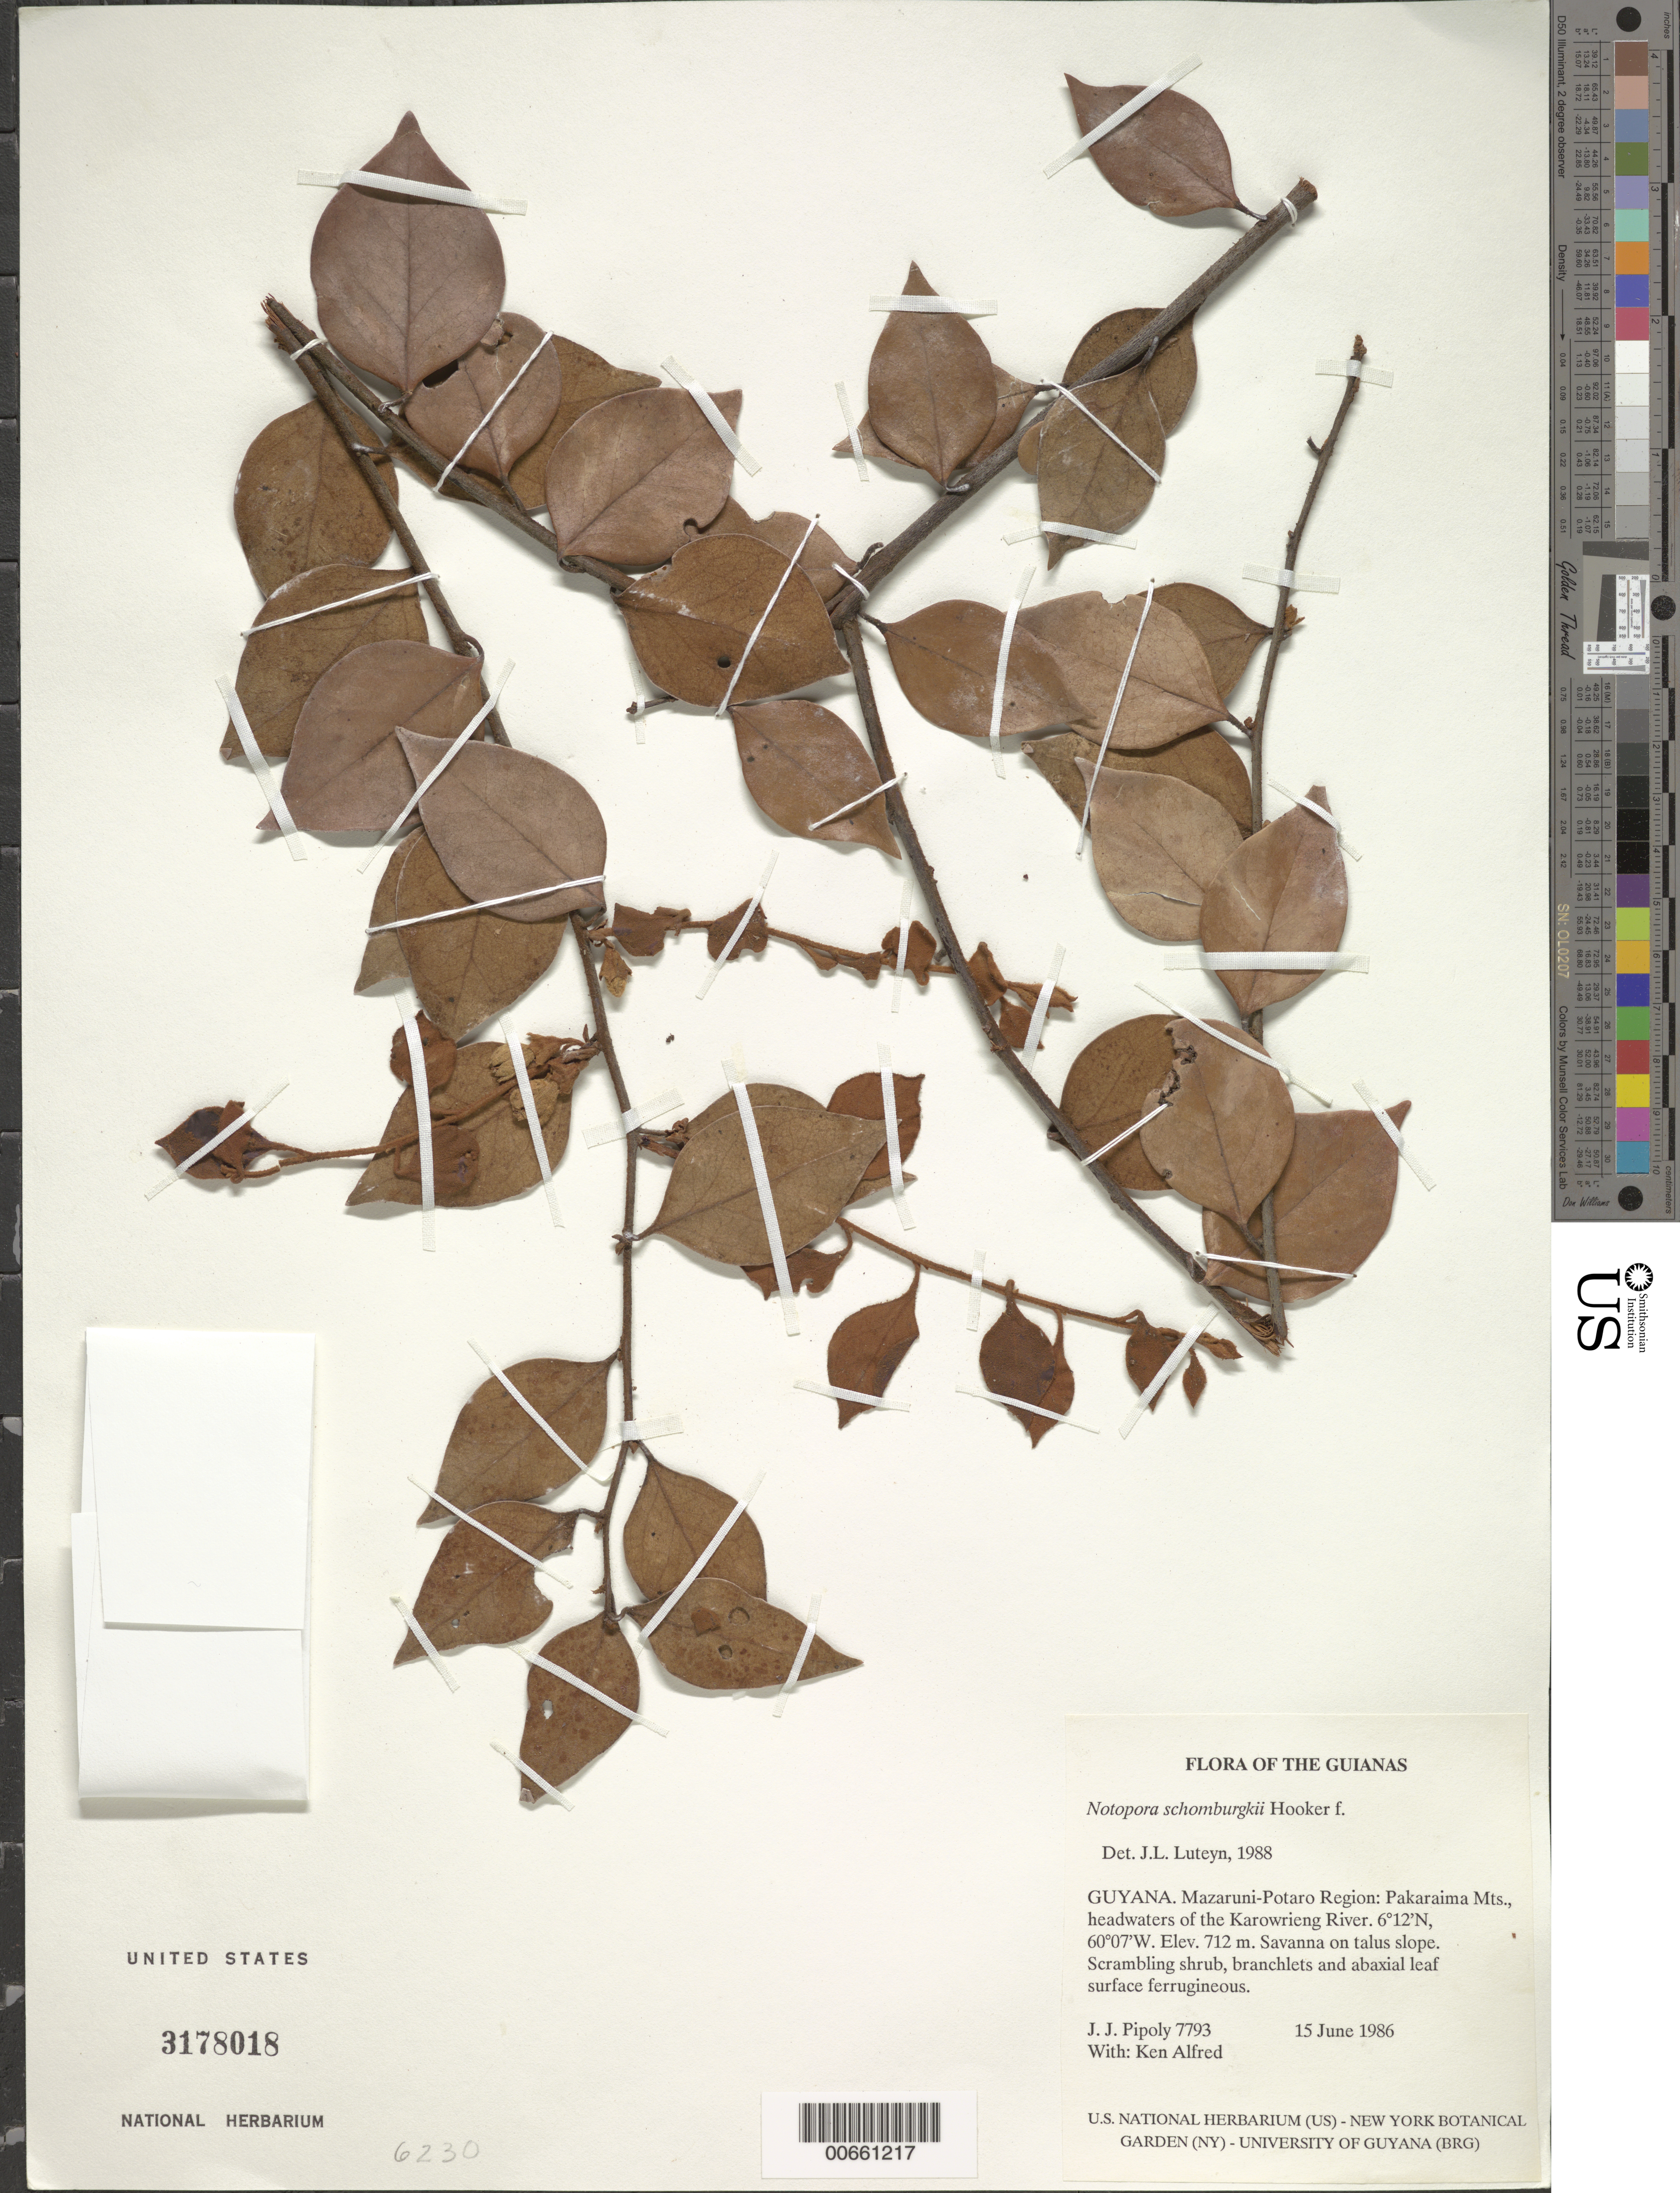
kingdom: Plantae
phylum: Tracheophyta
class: Magnoliopsida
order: Ericales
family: Ericaceae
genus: Notopora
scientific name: Notopora schomburgkii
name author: Hook. f.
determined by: Luteyn, J. L.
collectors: J. J. Pipoly & K. Alfred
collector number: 7793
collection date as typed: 15 June 1986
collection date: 1986-06-15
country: Guyana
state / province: Cuyuni-Mazaruni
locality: Pakaraima Mts., headwaters of the Karowrieng River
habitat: Savanna on talus slope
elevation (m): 712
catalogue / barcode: US 3178018